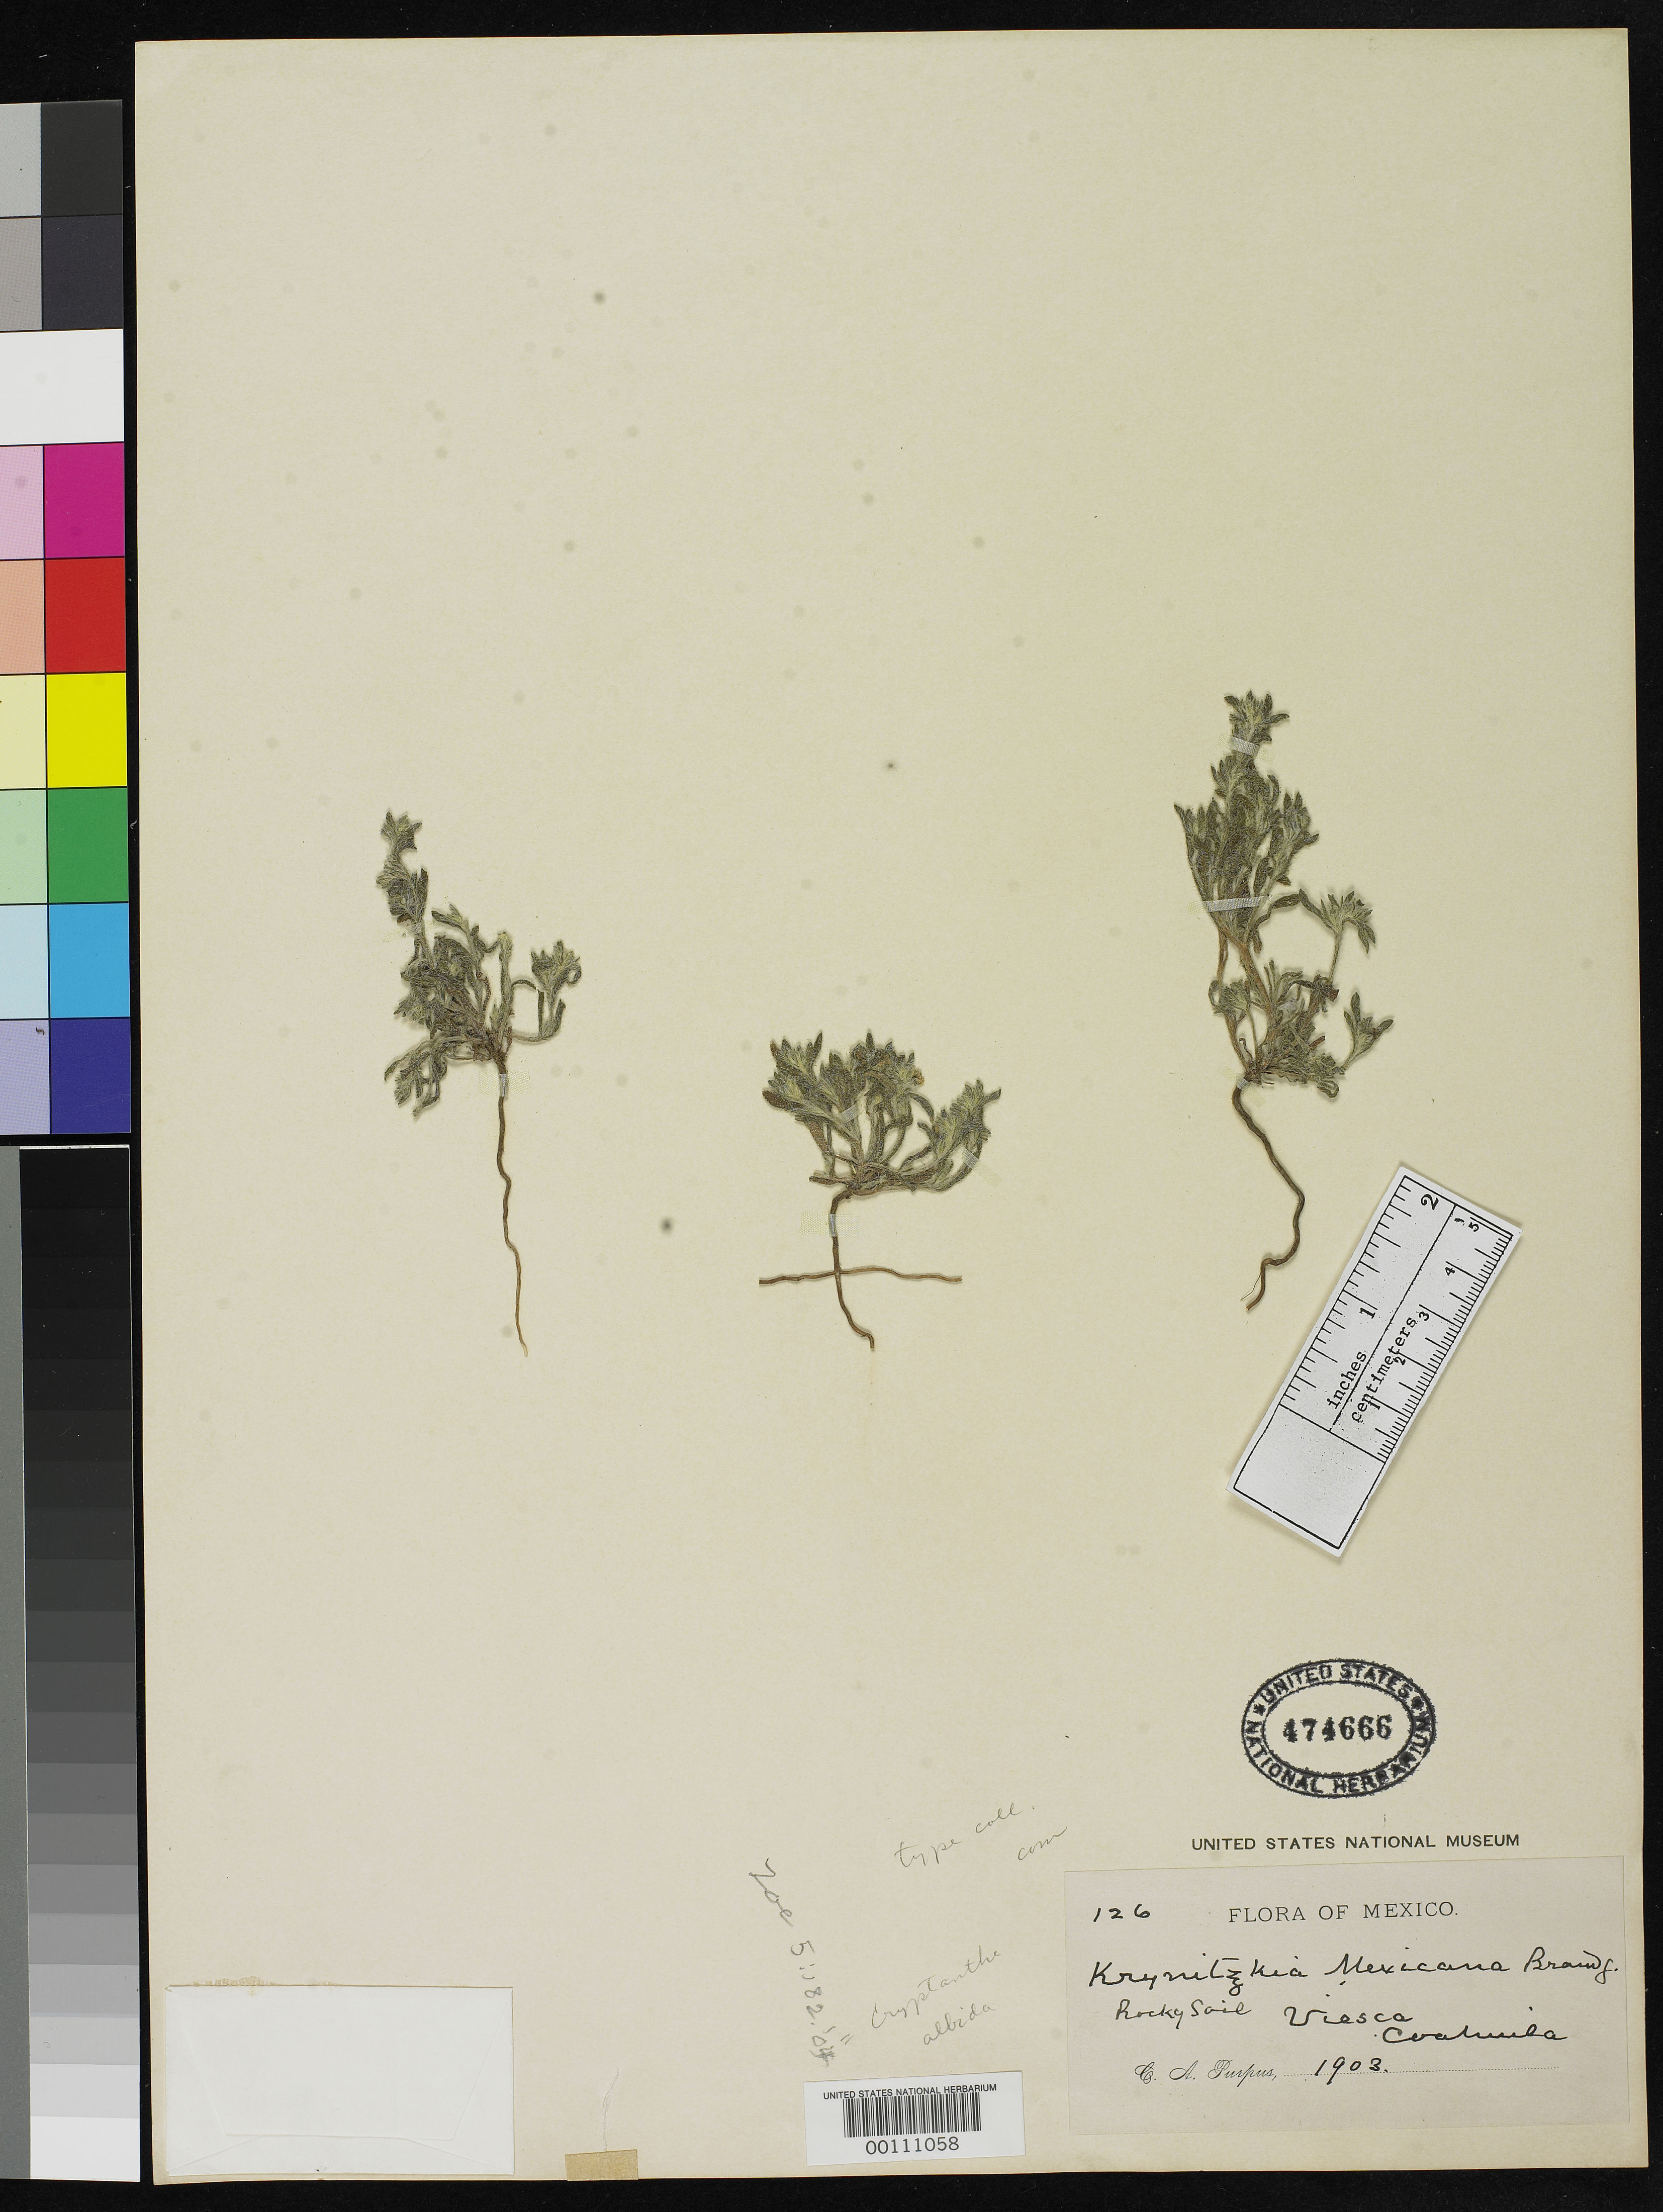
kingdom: Plantae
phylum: Tracheophyta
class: Magnoliopsida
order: Boraginales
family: Boraginaceae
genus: Krynitzkia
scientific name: Krynitzkia mexicana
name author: Brandegee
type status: Isotype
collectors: C. A. Purpus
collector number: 126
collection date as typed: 1903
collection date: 1903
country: Mexico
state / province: Coahuila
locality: Viesca.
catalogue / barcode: US 474666